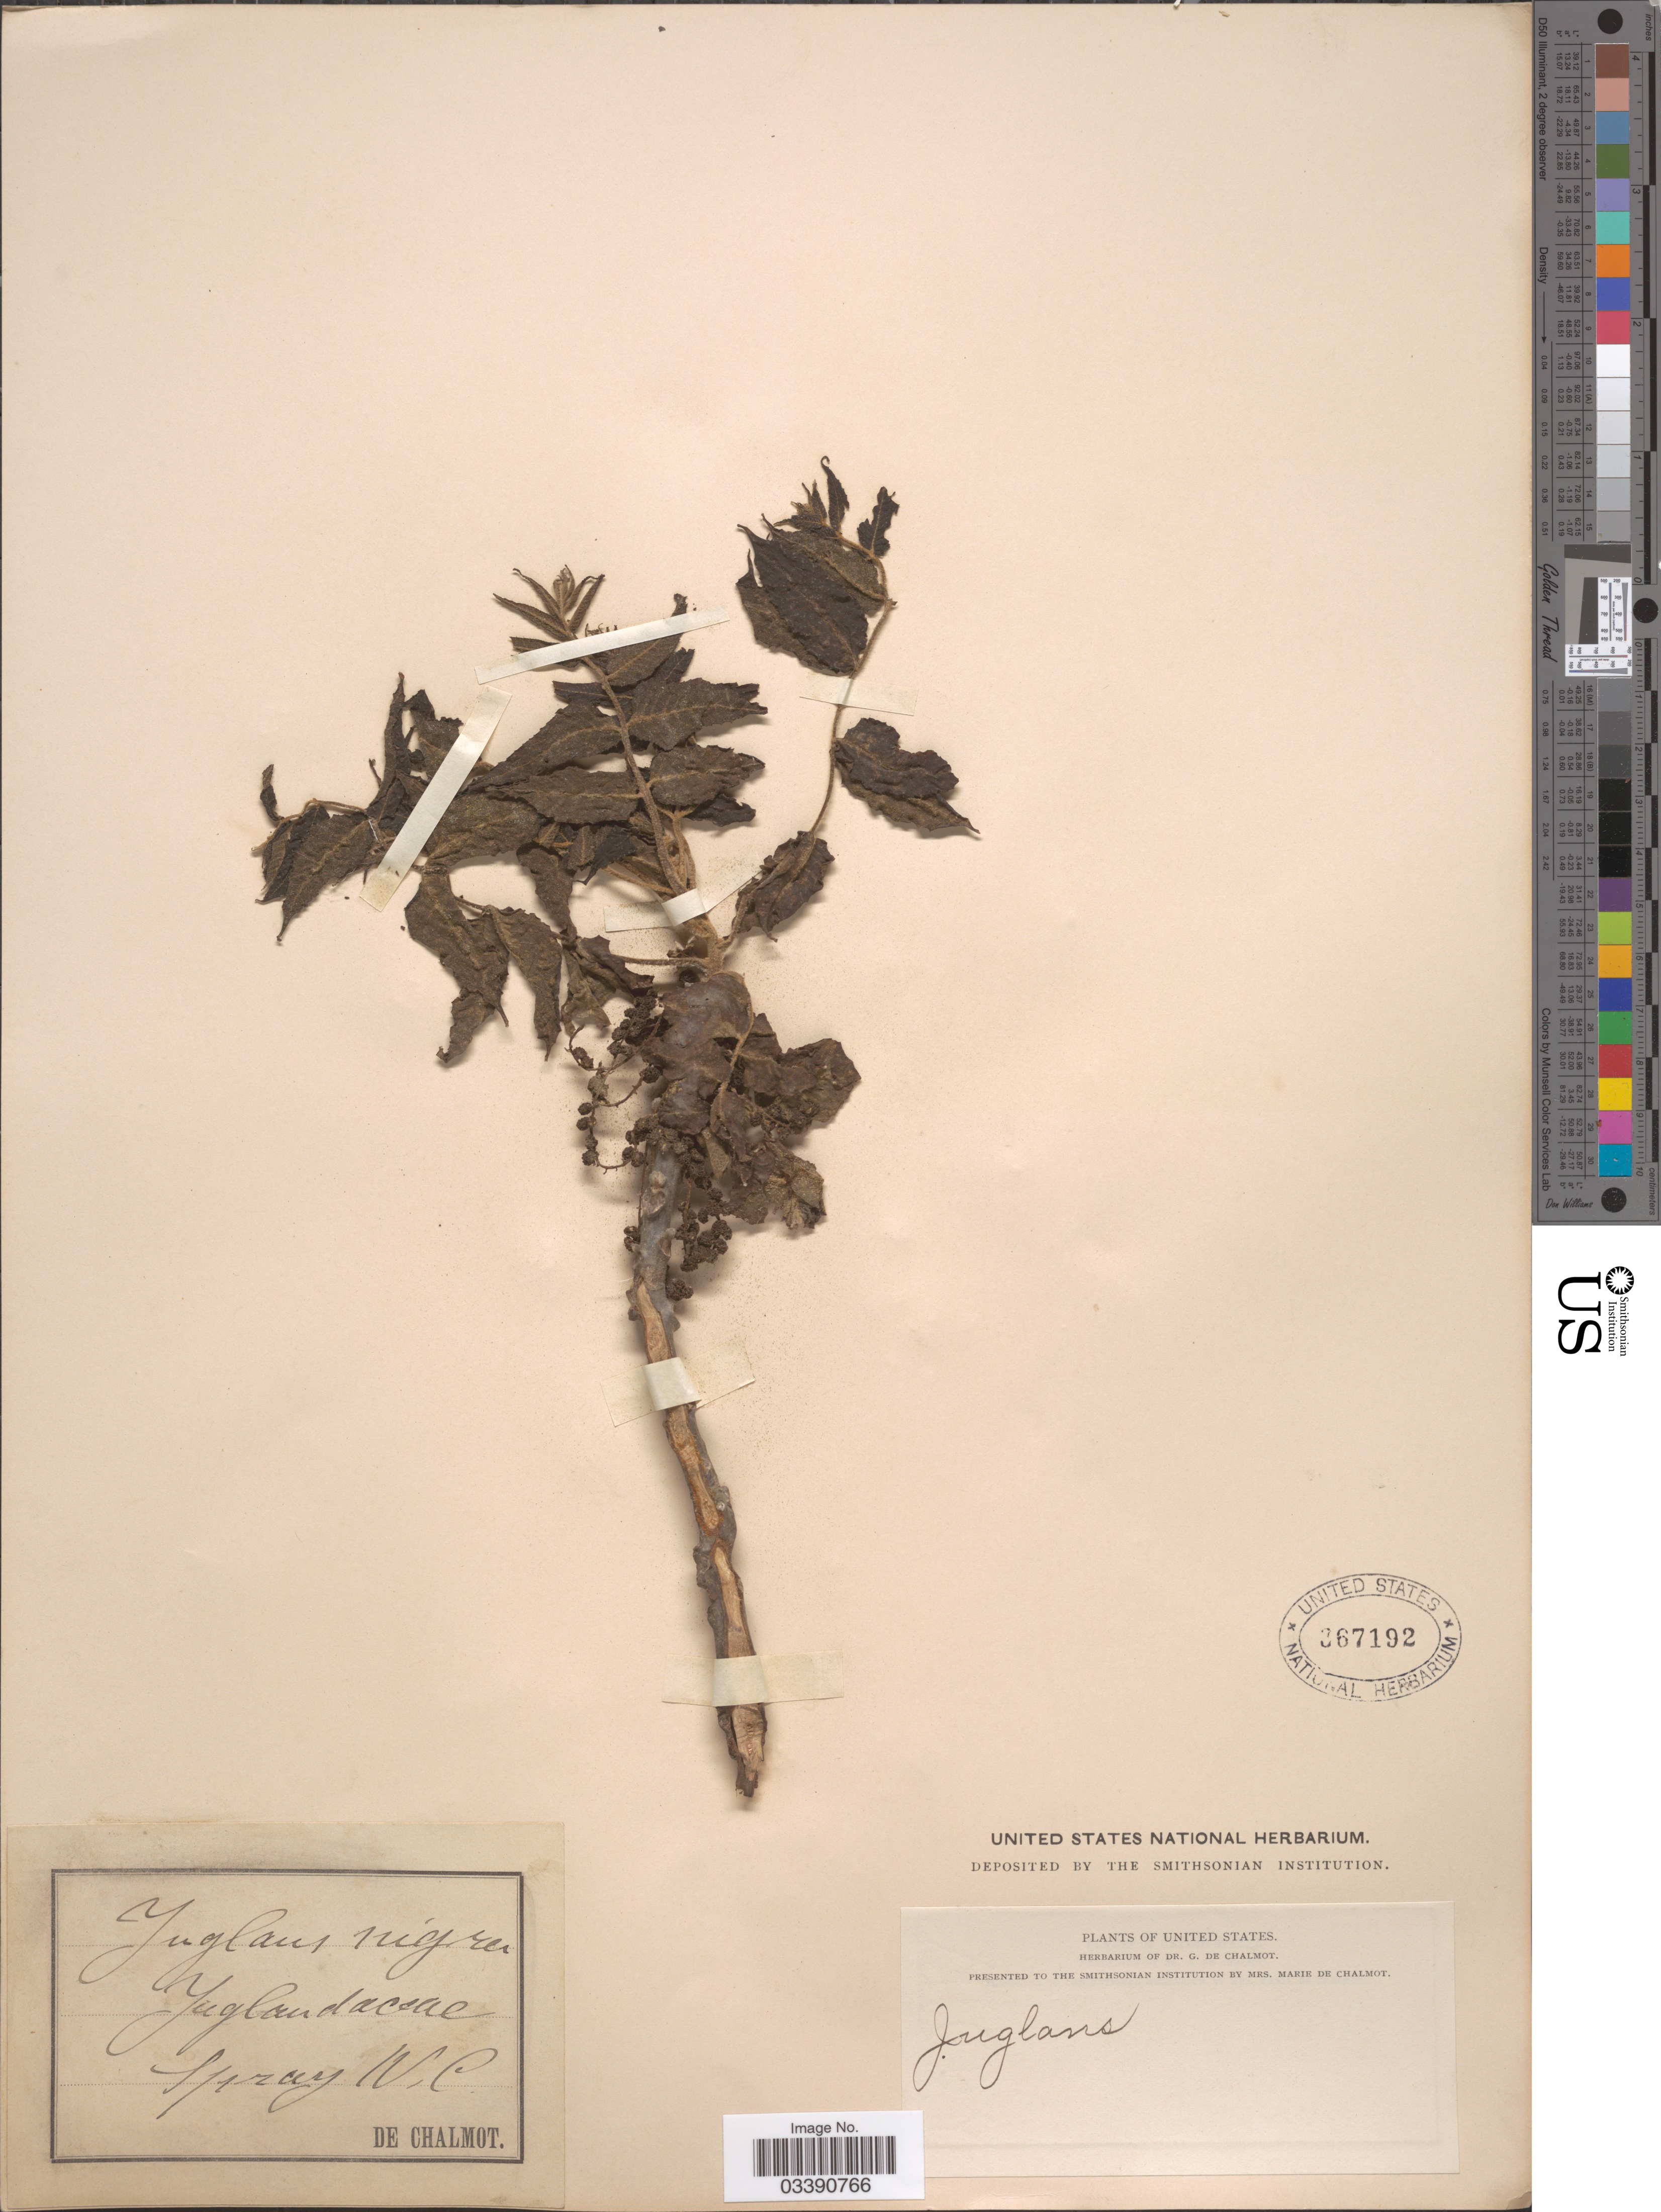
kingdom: Plantae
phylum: Tracheophyta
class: Magnoliopsida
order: Fagales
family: Juglandaceae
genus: Juglans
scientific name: Juglans nigra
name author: L.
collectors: G. de Chalmot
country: United States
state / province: North Carolina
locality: Spray.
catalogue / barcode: US 367192